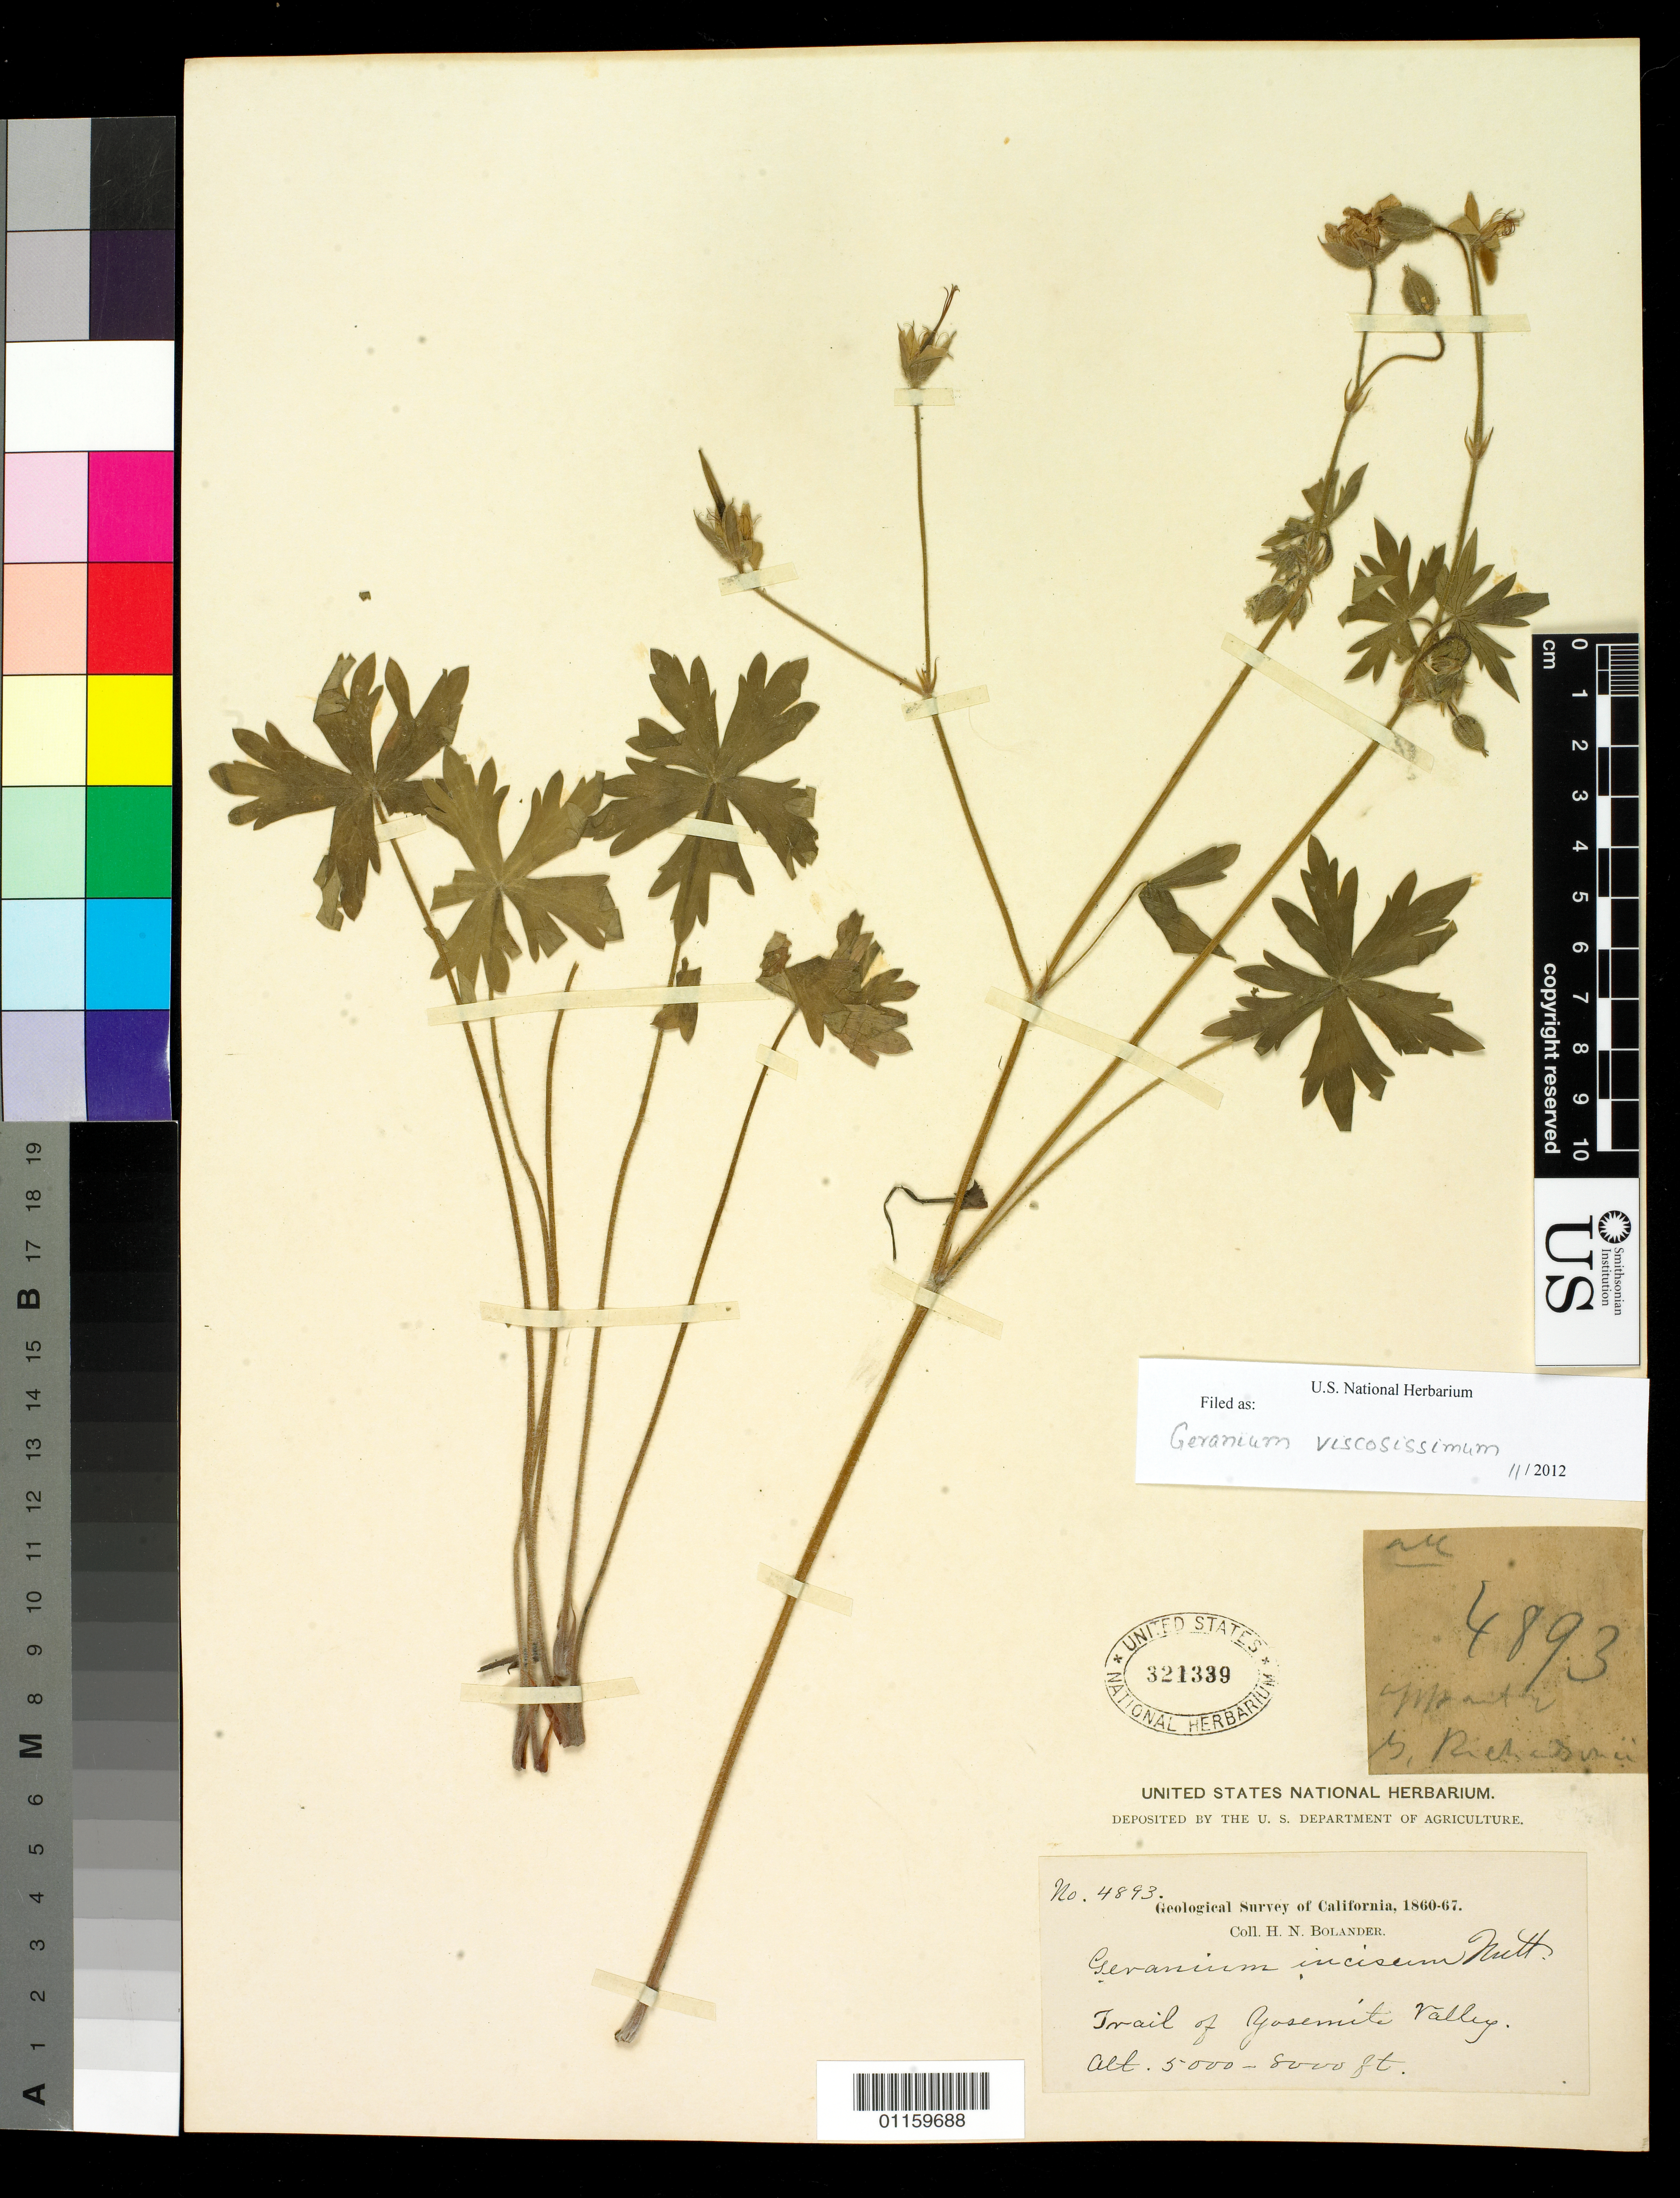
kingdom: Plantae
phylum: Tracheophyta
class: Magnoliopsida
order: Geraniales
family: Geraniaceae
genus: Geranium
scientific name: Geranium viscosissimum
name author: Fisch. & C.A. Mey.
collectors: H. Bolander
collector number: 4893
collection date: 1860/1867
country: United States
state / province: California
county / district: Mariposa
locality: Yosemite Valley.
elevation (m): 1524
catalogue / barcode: US 321339